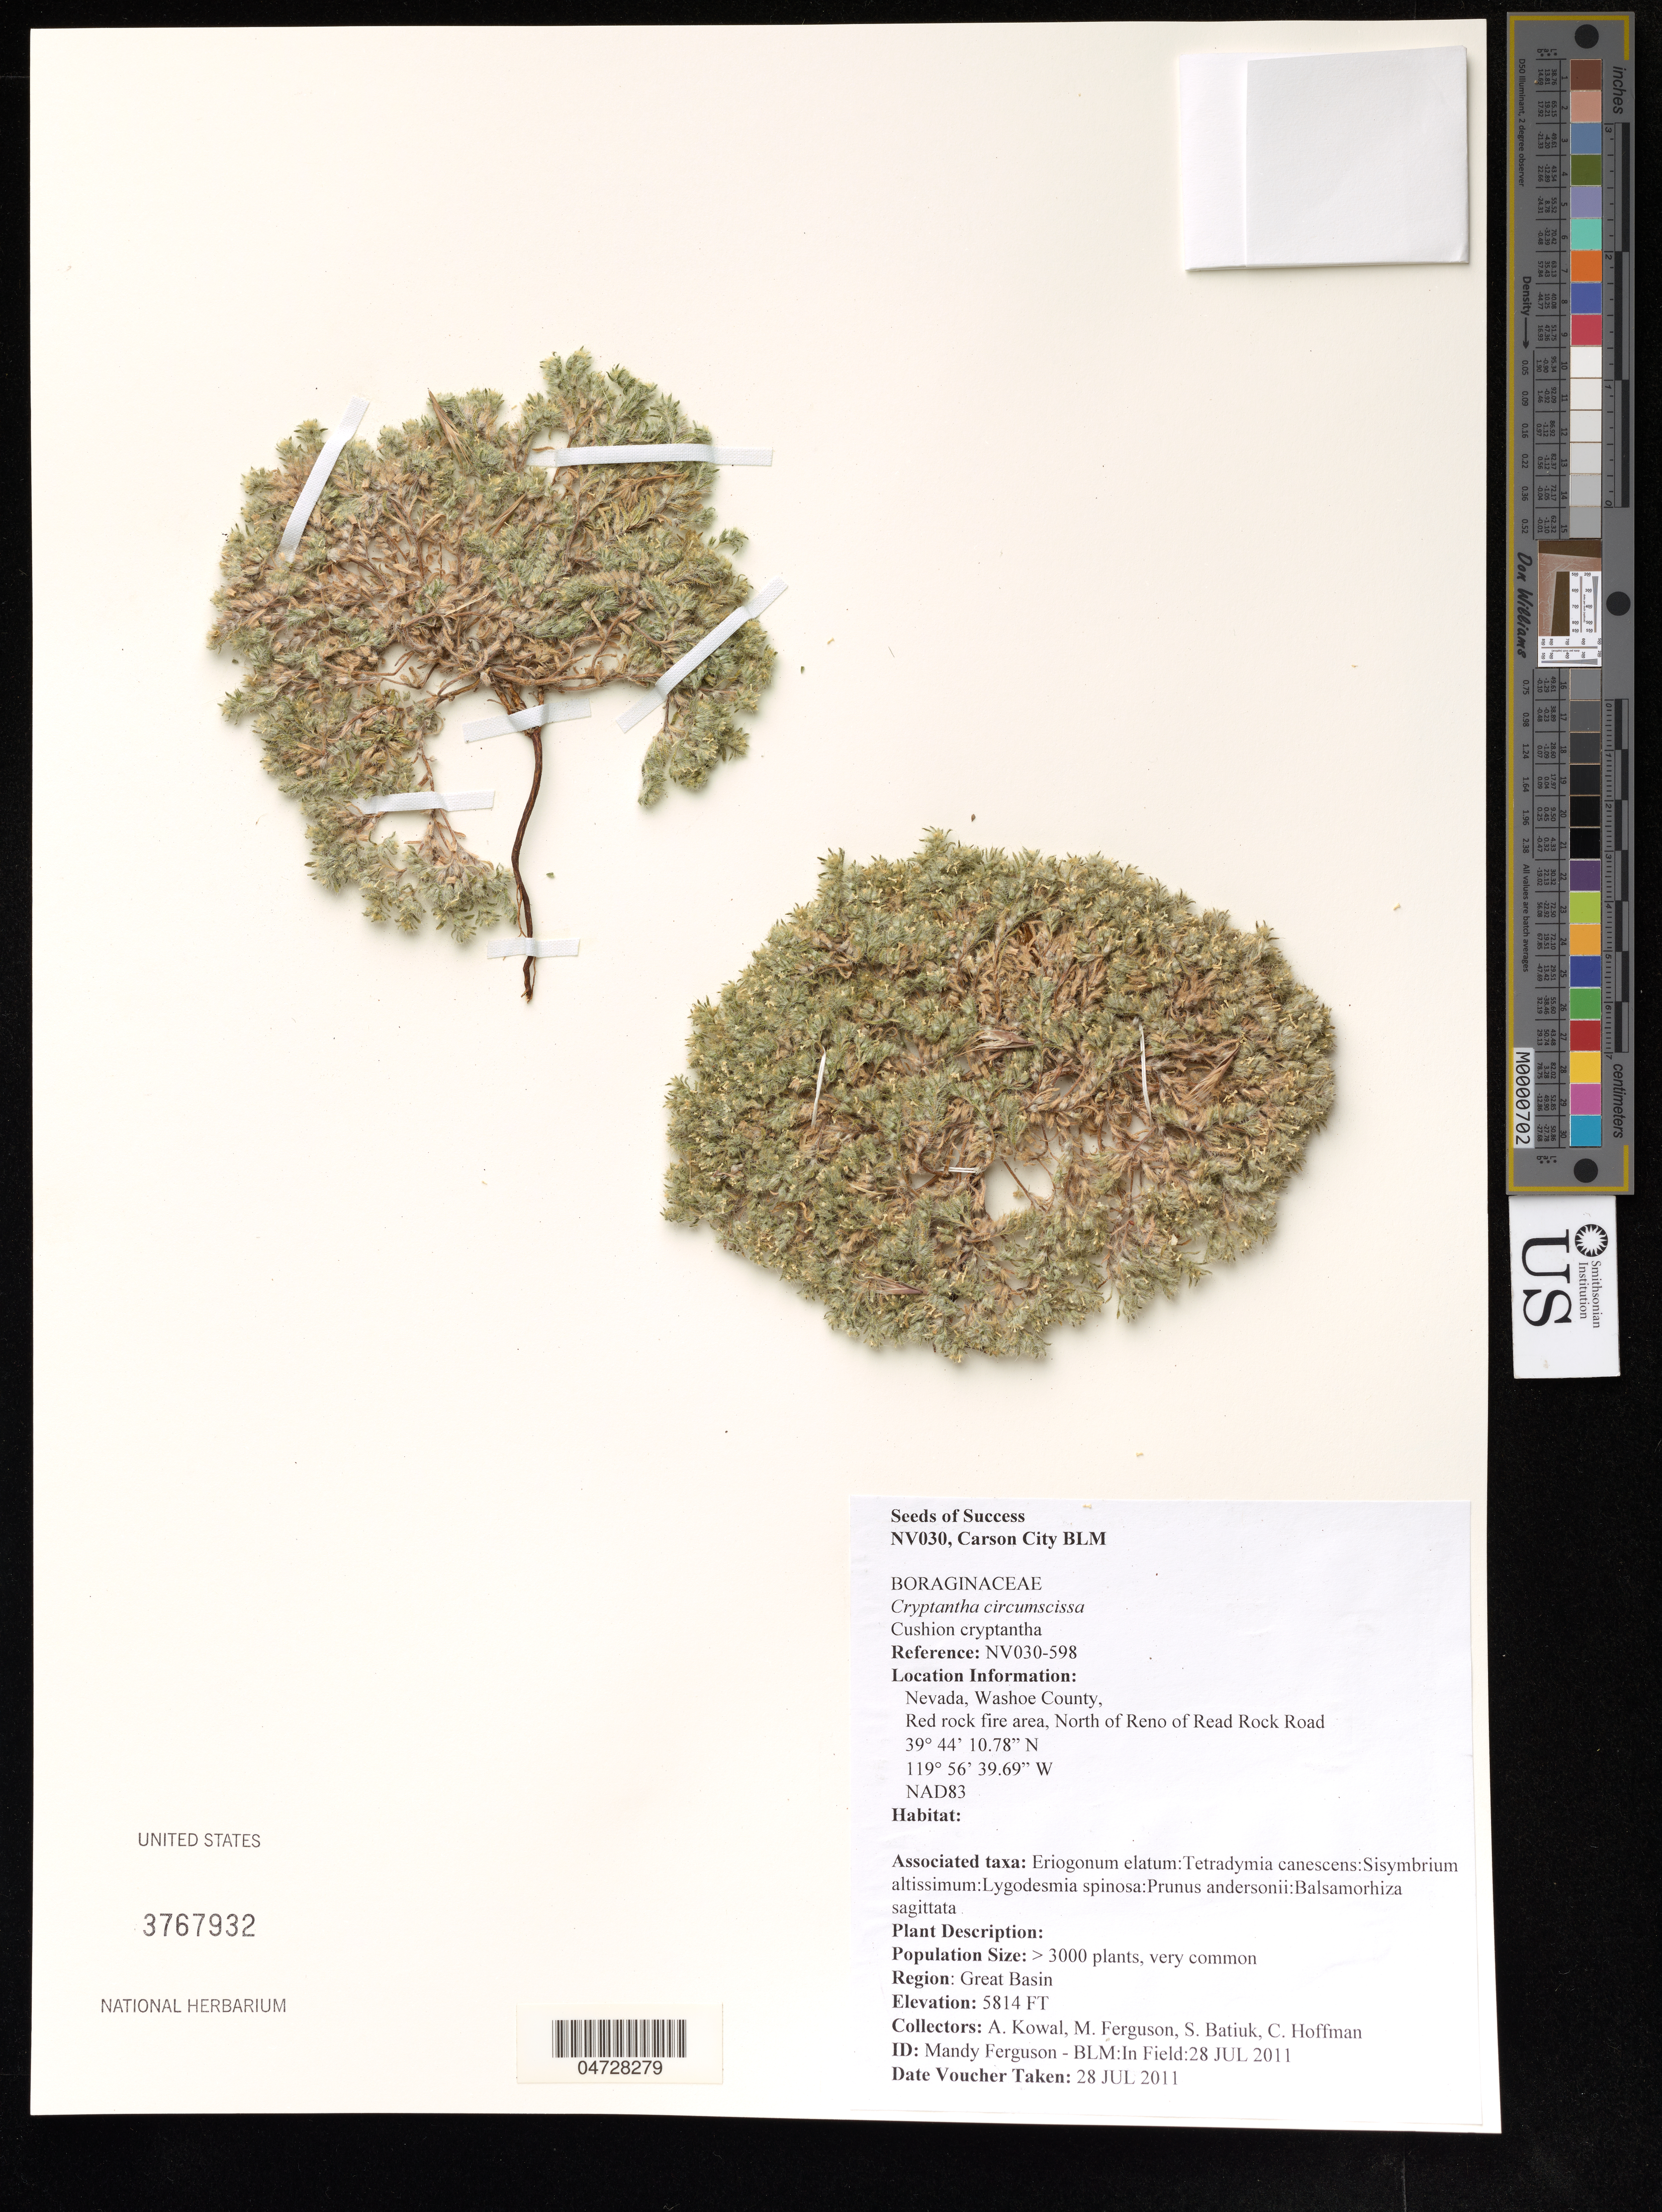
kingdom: Plantae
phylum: Tracheophyta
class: Magnoliopsida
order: Boraginales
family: Boraginaceae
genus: Cryptantha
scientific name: Cryptantha circumscissa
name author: (Hook. & Arn.) I.M. Johnst.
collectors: A. Kowal, M. Ferguson, S. Batiuk & C. Hoffman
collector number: NV030-598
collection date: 2011-07-28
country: United States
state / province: Nevada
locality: Carson City BLM. Washoe County, Red rock fire area, North of Reno of Road Rock Road. Great Basin.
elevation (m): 1772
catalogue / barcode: US 3767932